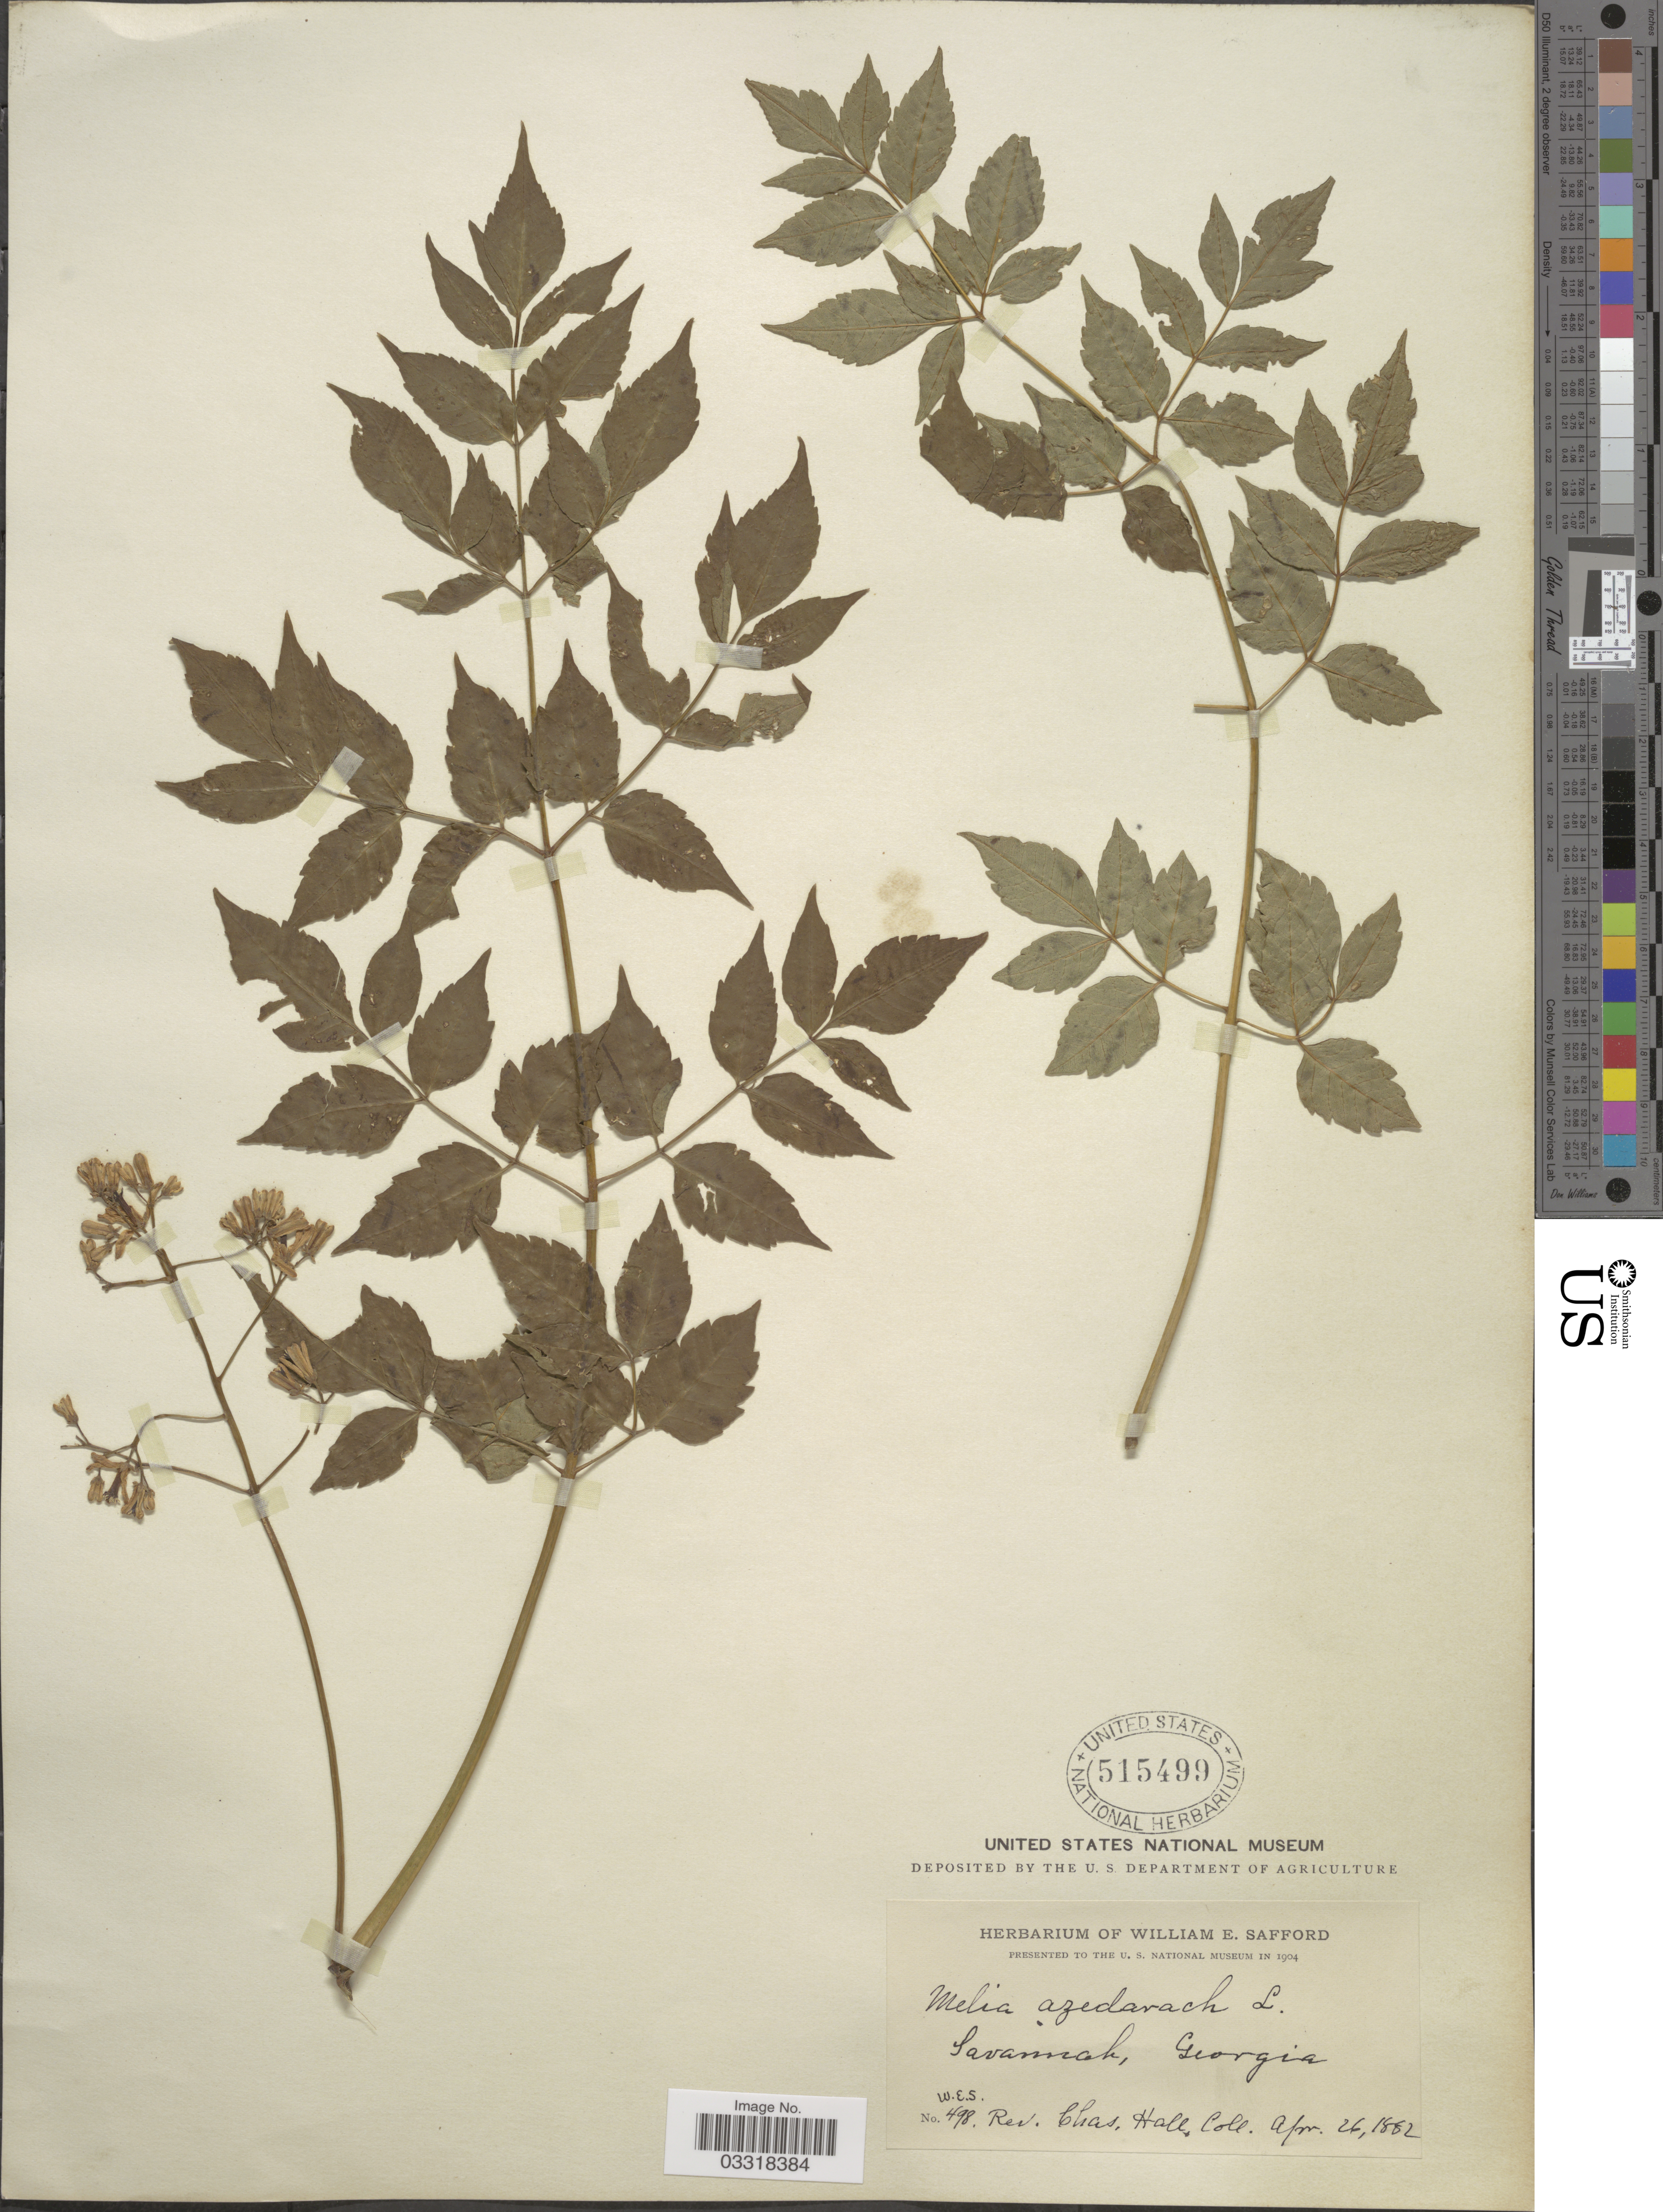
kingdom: Plantae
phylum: Tracheophyta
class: Magnoliopsida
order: Sapindales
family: Meliaceae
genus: Melia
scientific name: Melia azedarach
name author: L.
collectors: C. Hall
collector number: W.E.S. 498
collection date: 1882-04-26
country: United States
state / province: Georgia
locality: Savannah.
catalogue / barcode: US 515499